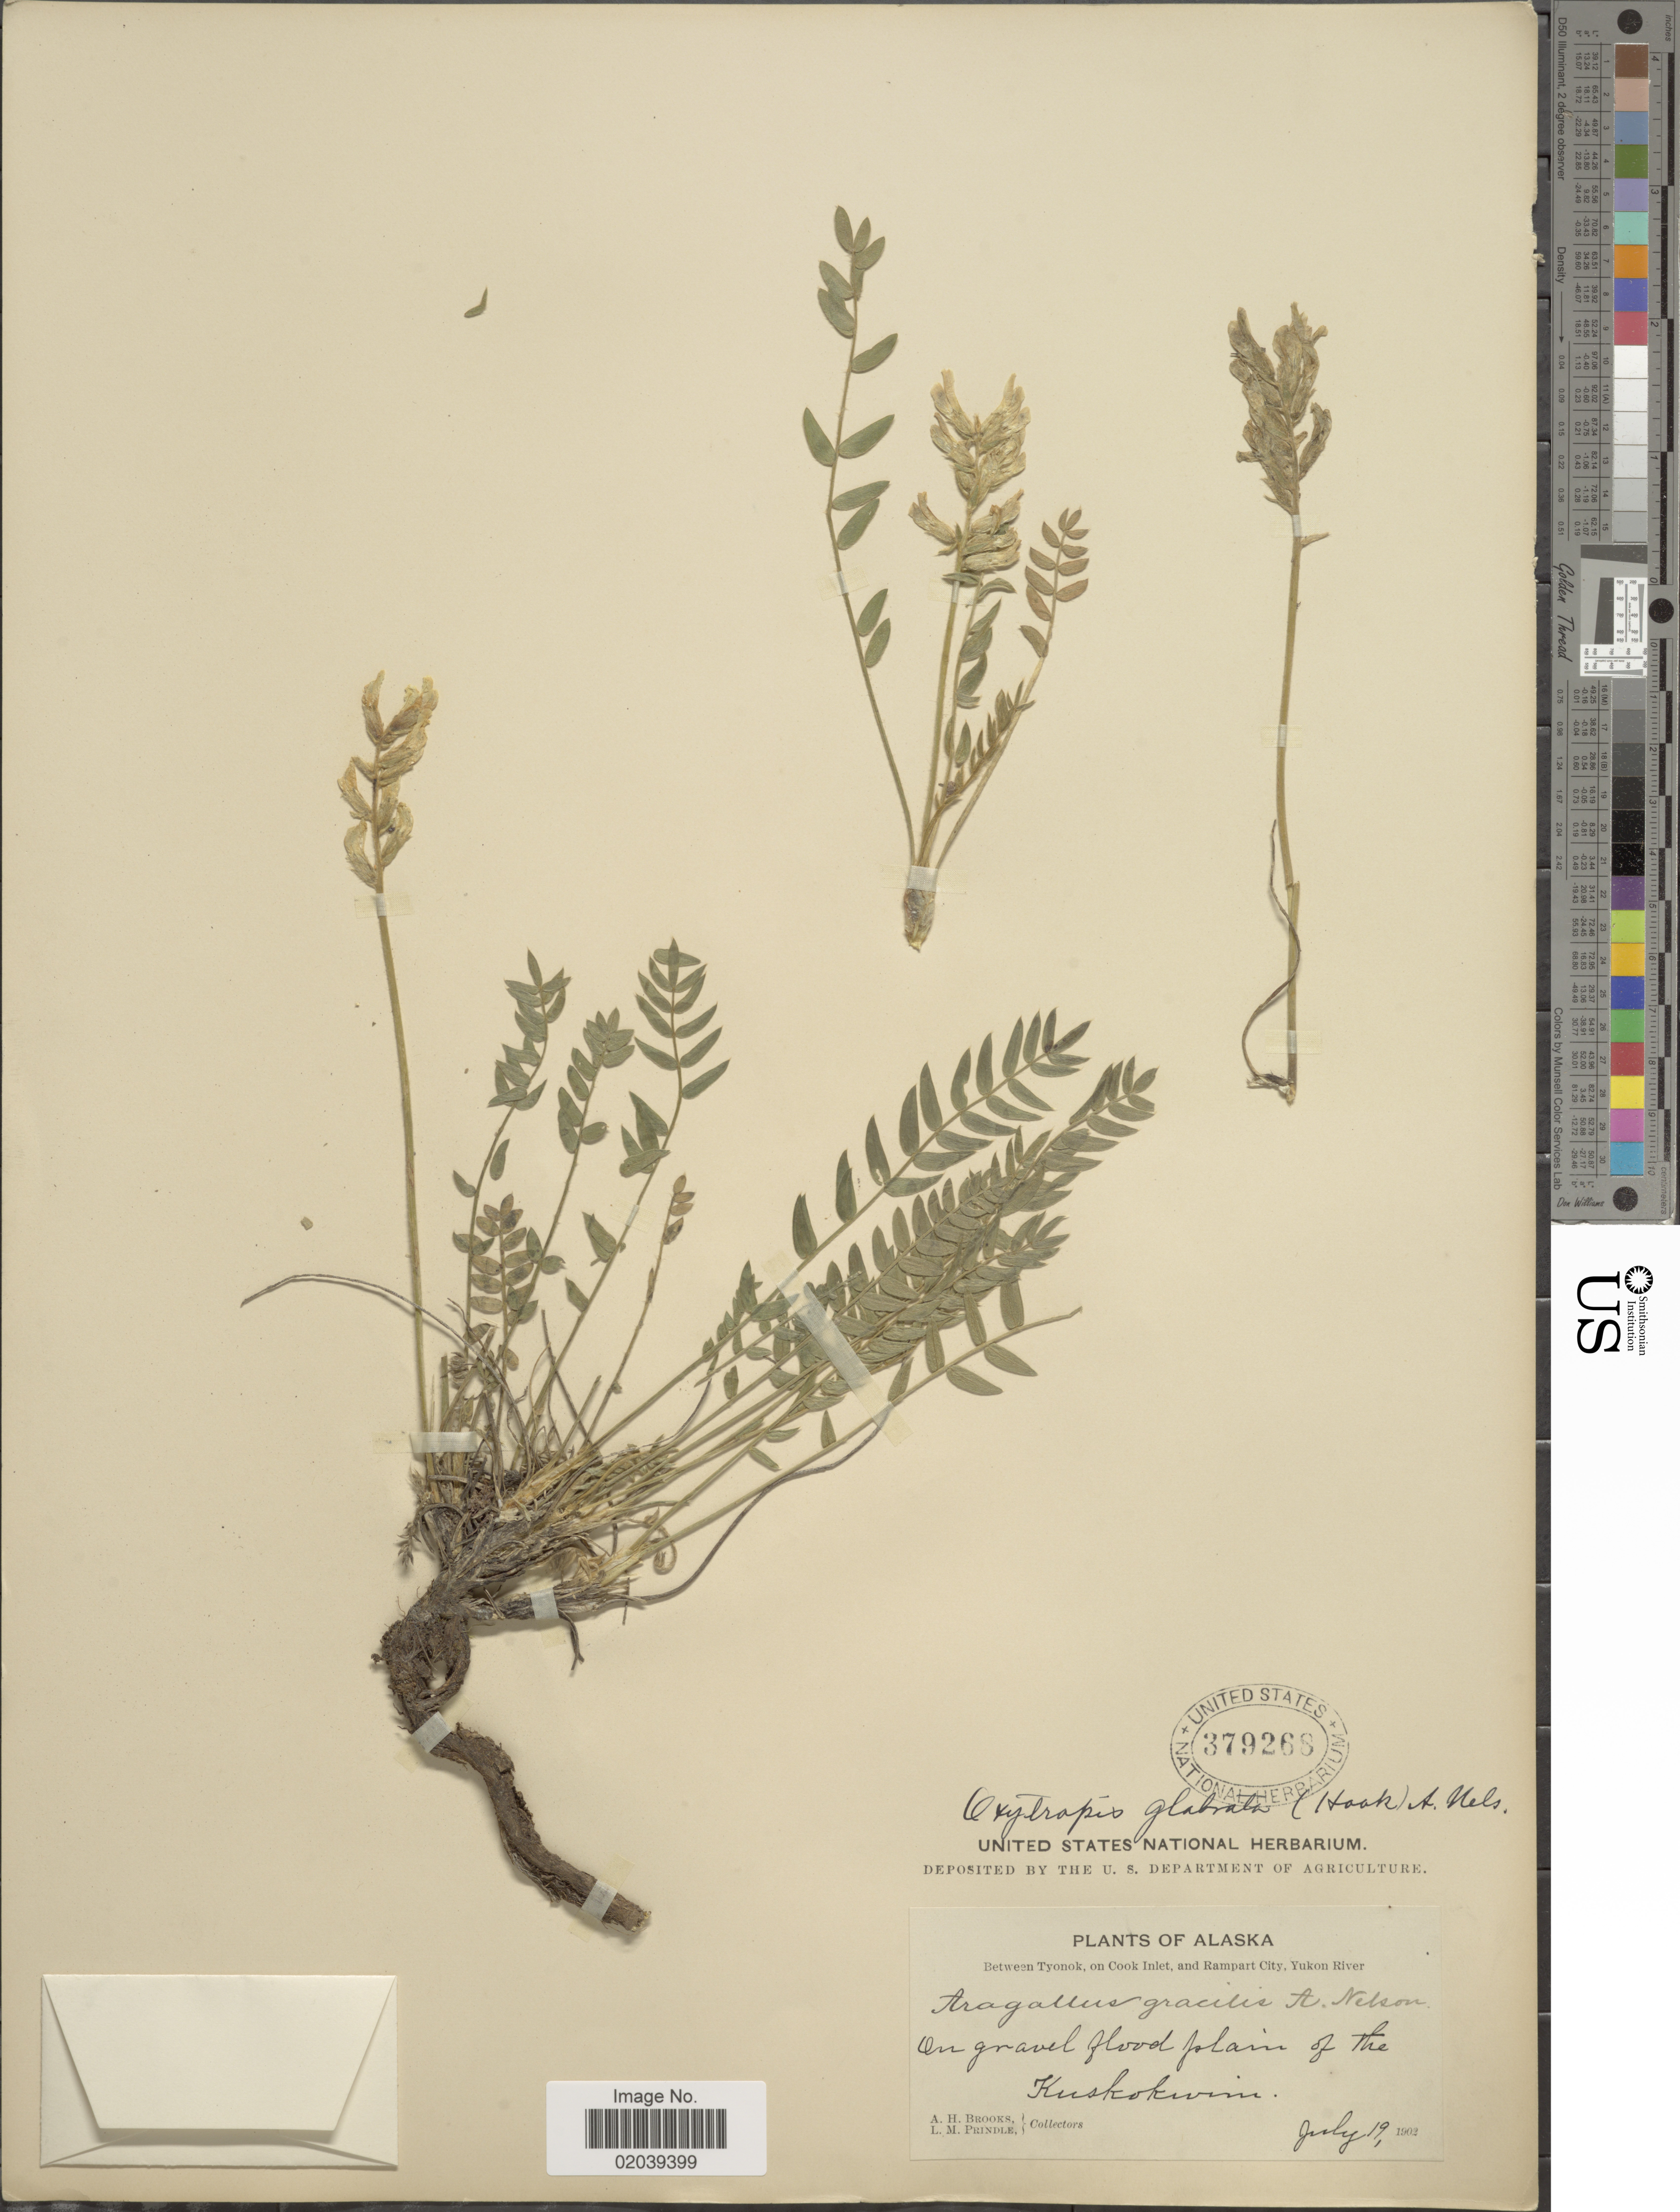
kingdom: Plantae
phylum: Tracheophyta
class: Magnoliopsida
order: Fabales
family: Fabaceae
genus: Oxytropis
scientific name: Oxytropis campestris var. gracilis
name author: (A. Nelson) Barneby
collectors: A. Brooks & L. Prindle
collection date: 1902-07-19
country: United States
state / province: Alaska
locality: Between Tyonok, on Cook Inlet, and Rampart City, Yukon River. In gravel flood plain of the Kuskokwim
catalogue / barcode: US 379268